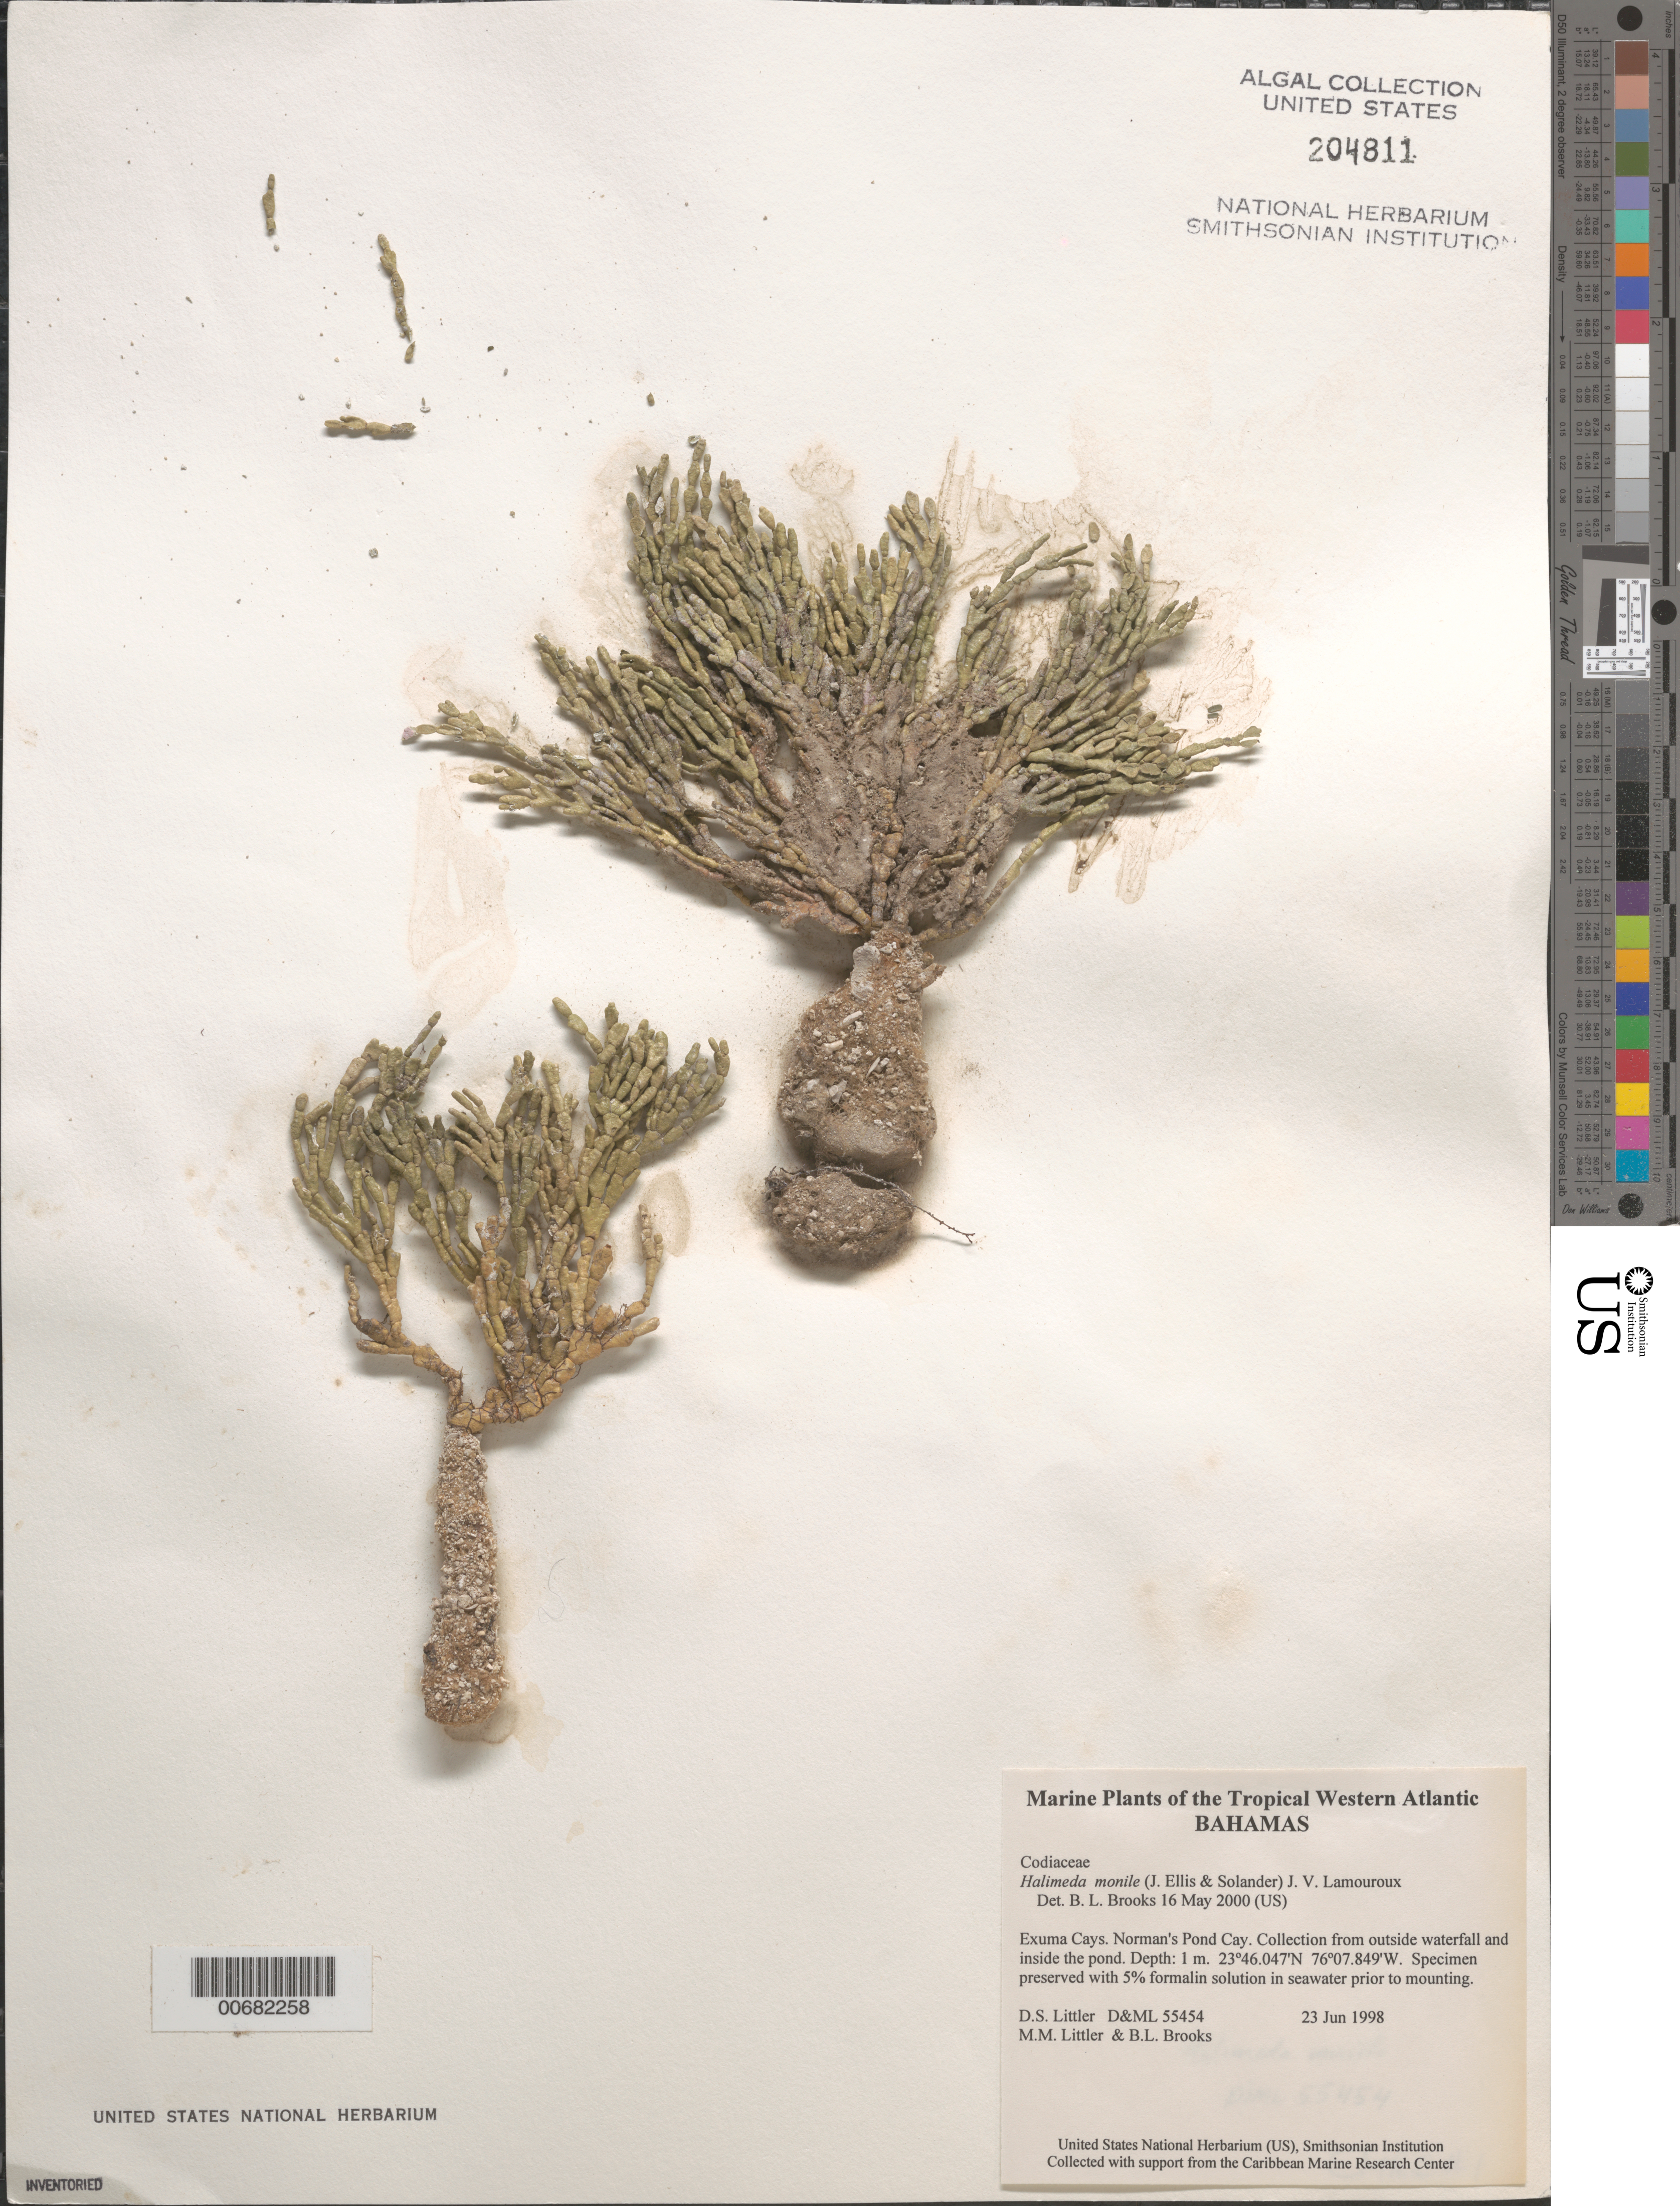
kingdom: Plantae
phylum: Chlorophyta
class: Ulvophyceae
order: Bryopsidales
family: Halimedaceae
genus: Halimeda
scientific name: Halimeda monile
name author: (J. Ellis & Sol.) J.V.Lamouroux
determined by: Brooks, B. L., (BOT), Smithsonian Institution - National Museum of Natural History (UNITED STATES)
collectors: D. S. Littler, M. M. Littler & B. Brooks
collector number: D&ML 55454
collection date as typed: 23 Jun 1998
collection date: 1998-06-23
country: Bahamas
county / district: Exuma District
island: Norman's Pond Cay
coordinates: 23 46.047' N, 76 07.849' W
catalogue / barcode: US 204811